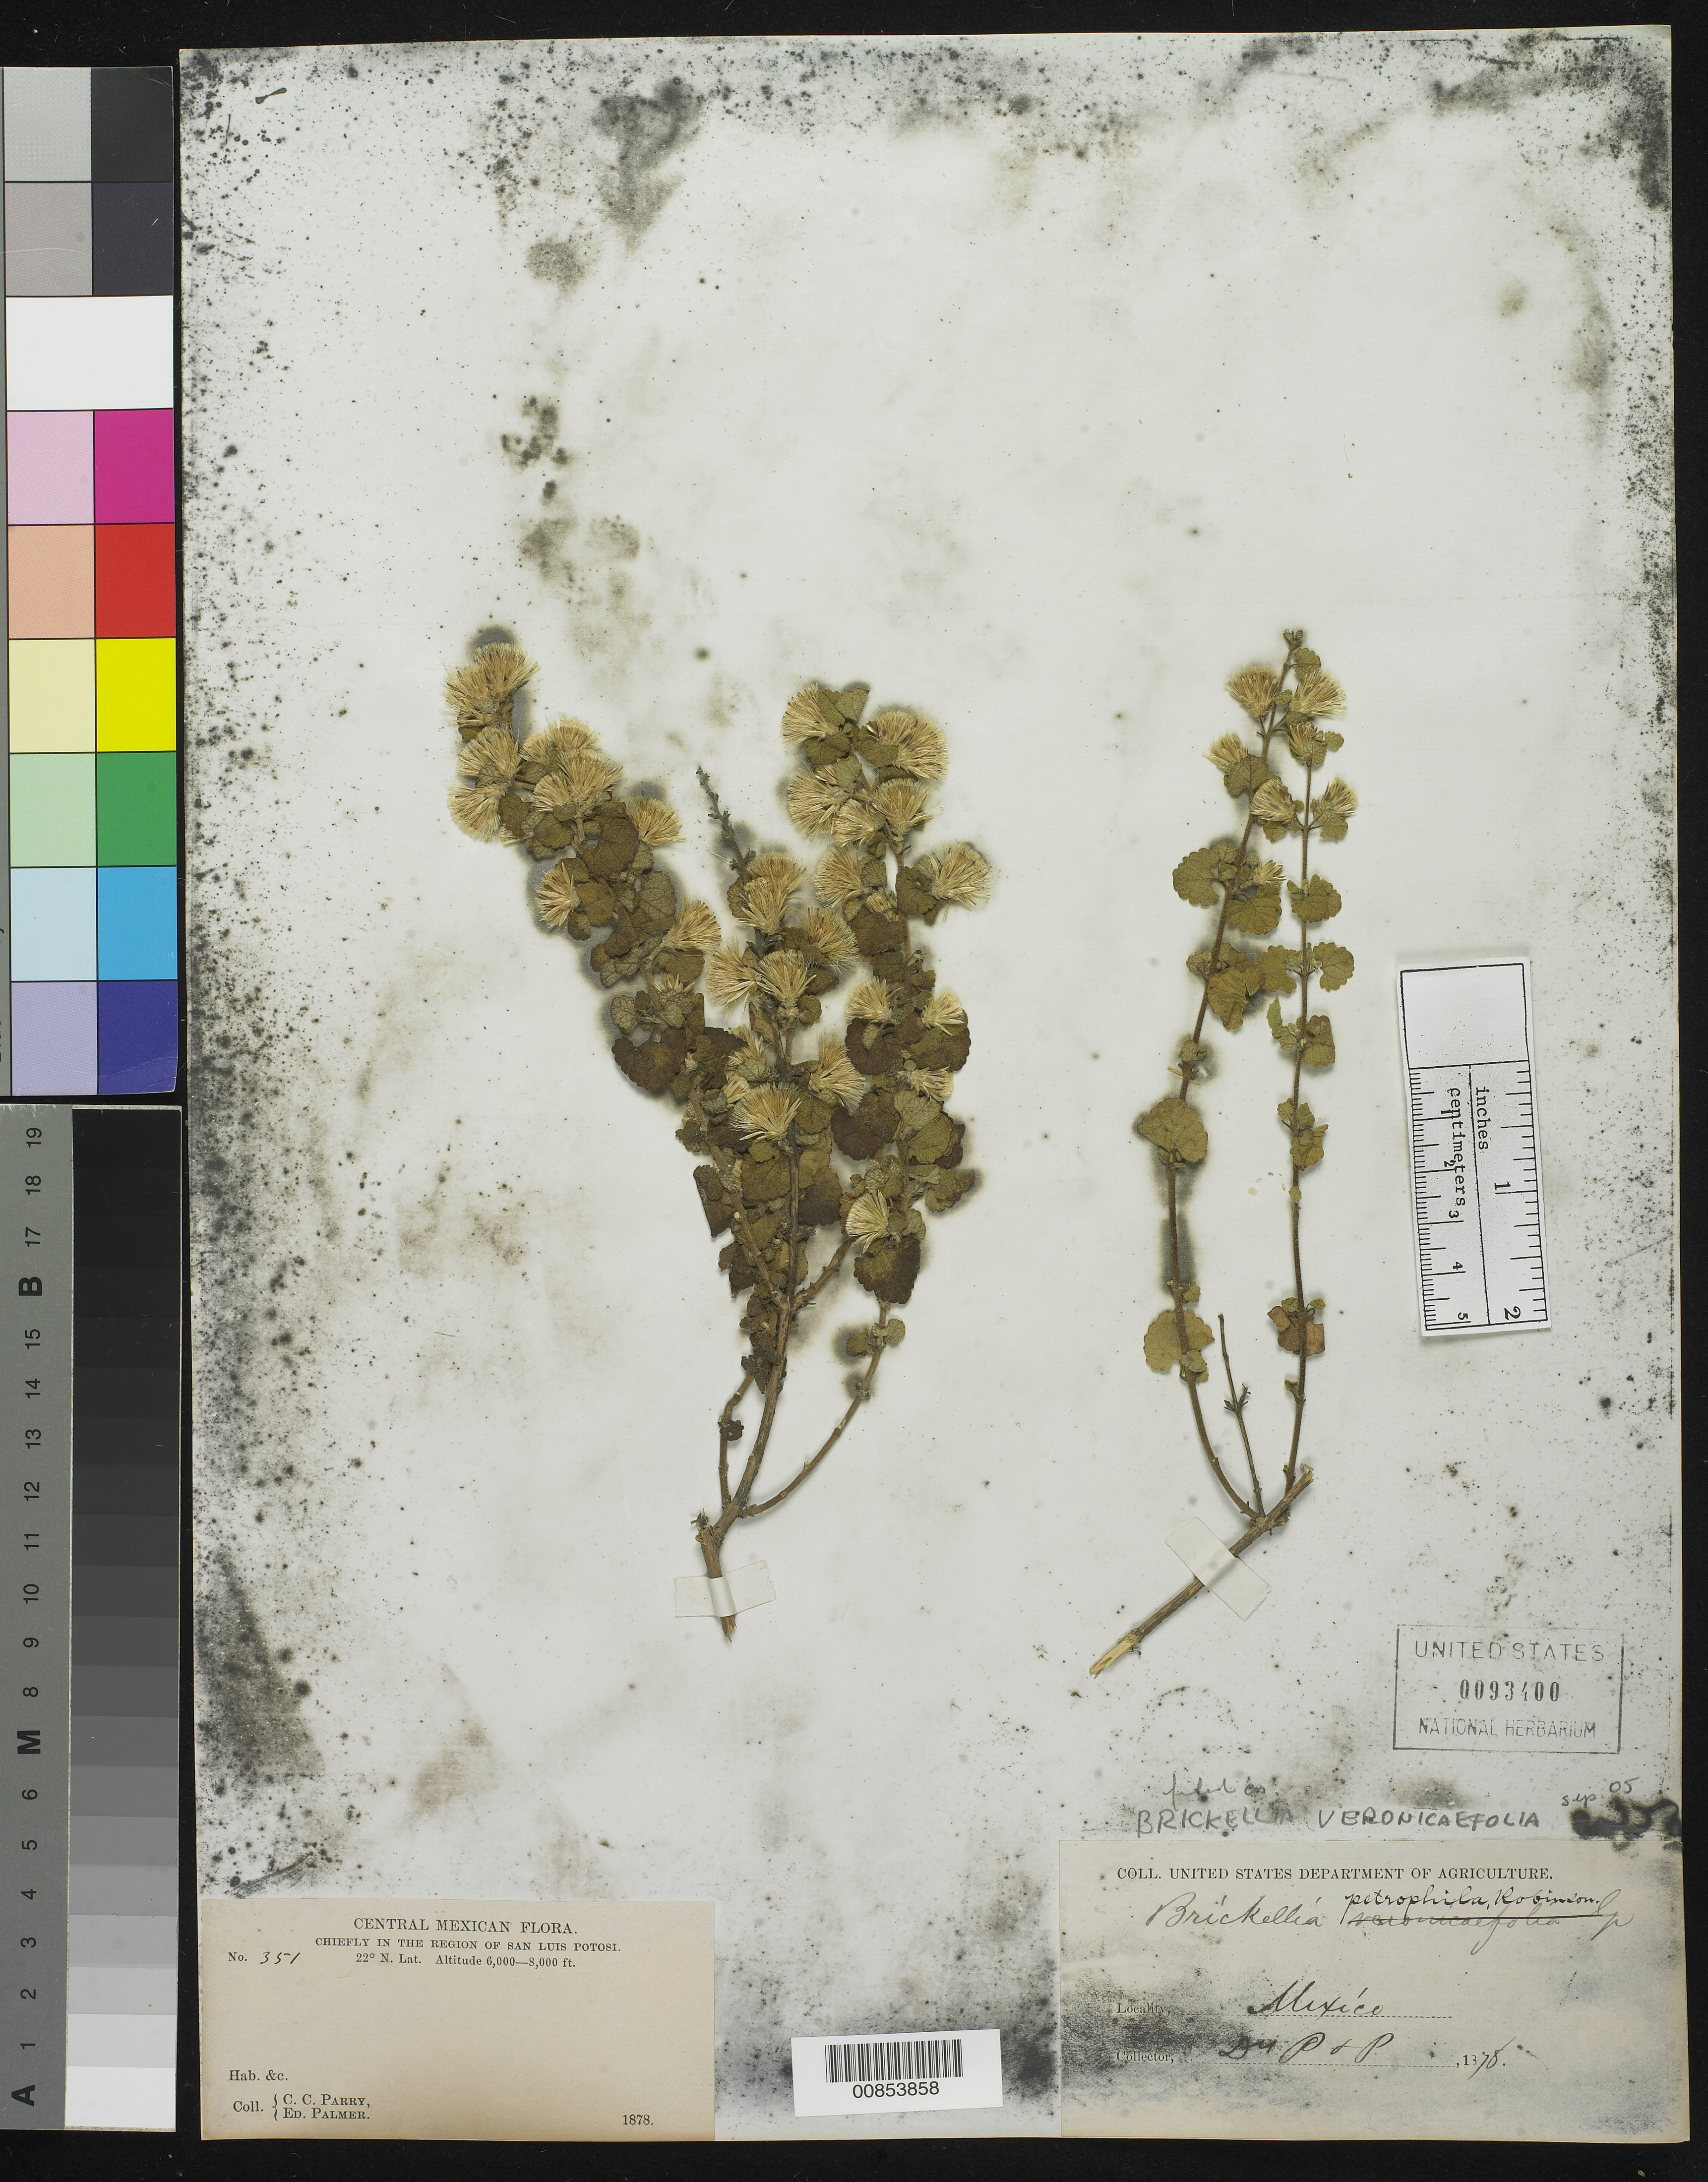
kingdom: Plantae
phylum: Tracheophyta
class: Magnoliopsida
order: Asterales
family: Asteraceae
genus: Brickellia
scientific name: Brickellia veronicaefolia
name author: (Kunth) A. Gray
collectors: C. C. Parry & E. Palmer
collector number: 351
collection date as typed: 1878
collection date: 1878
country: Mexico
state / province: San Luis Potosí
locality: Chiefly in the region of San Luis Potosí.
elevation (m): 1829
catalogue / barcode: US 93400